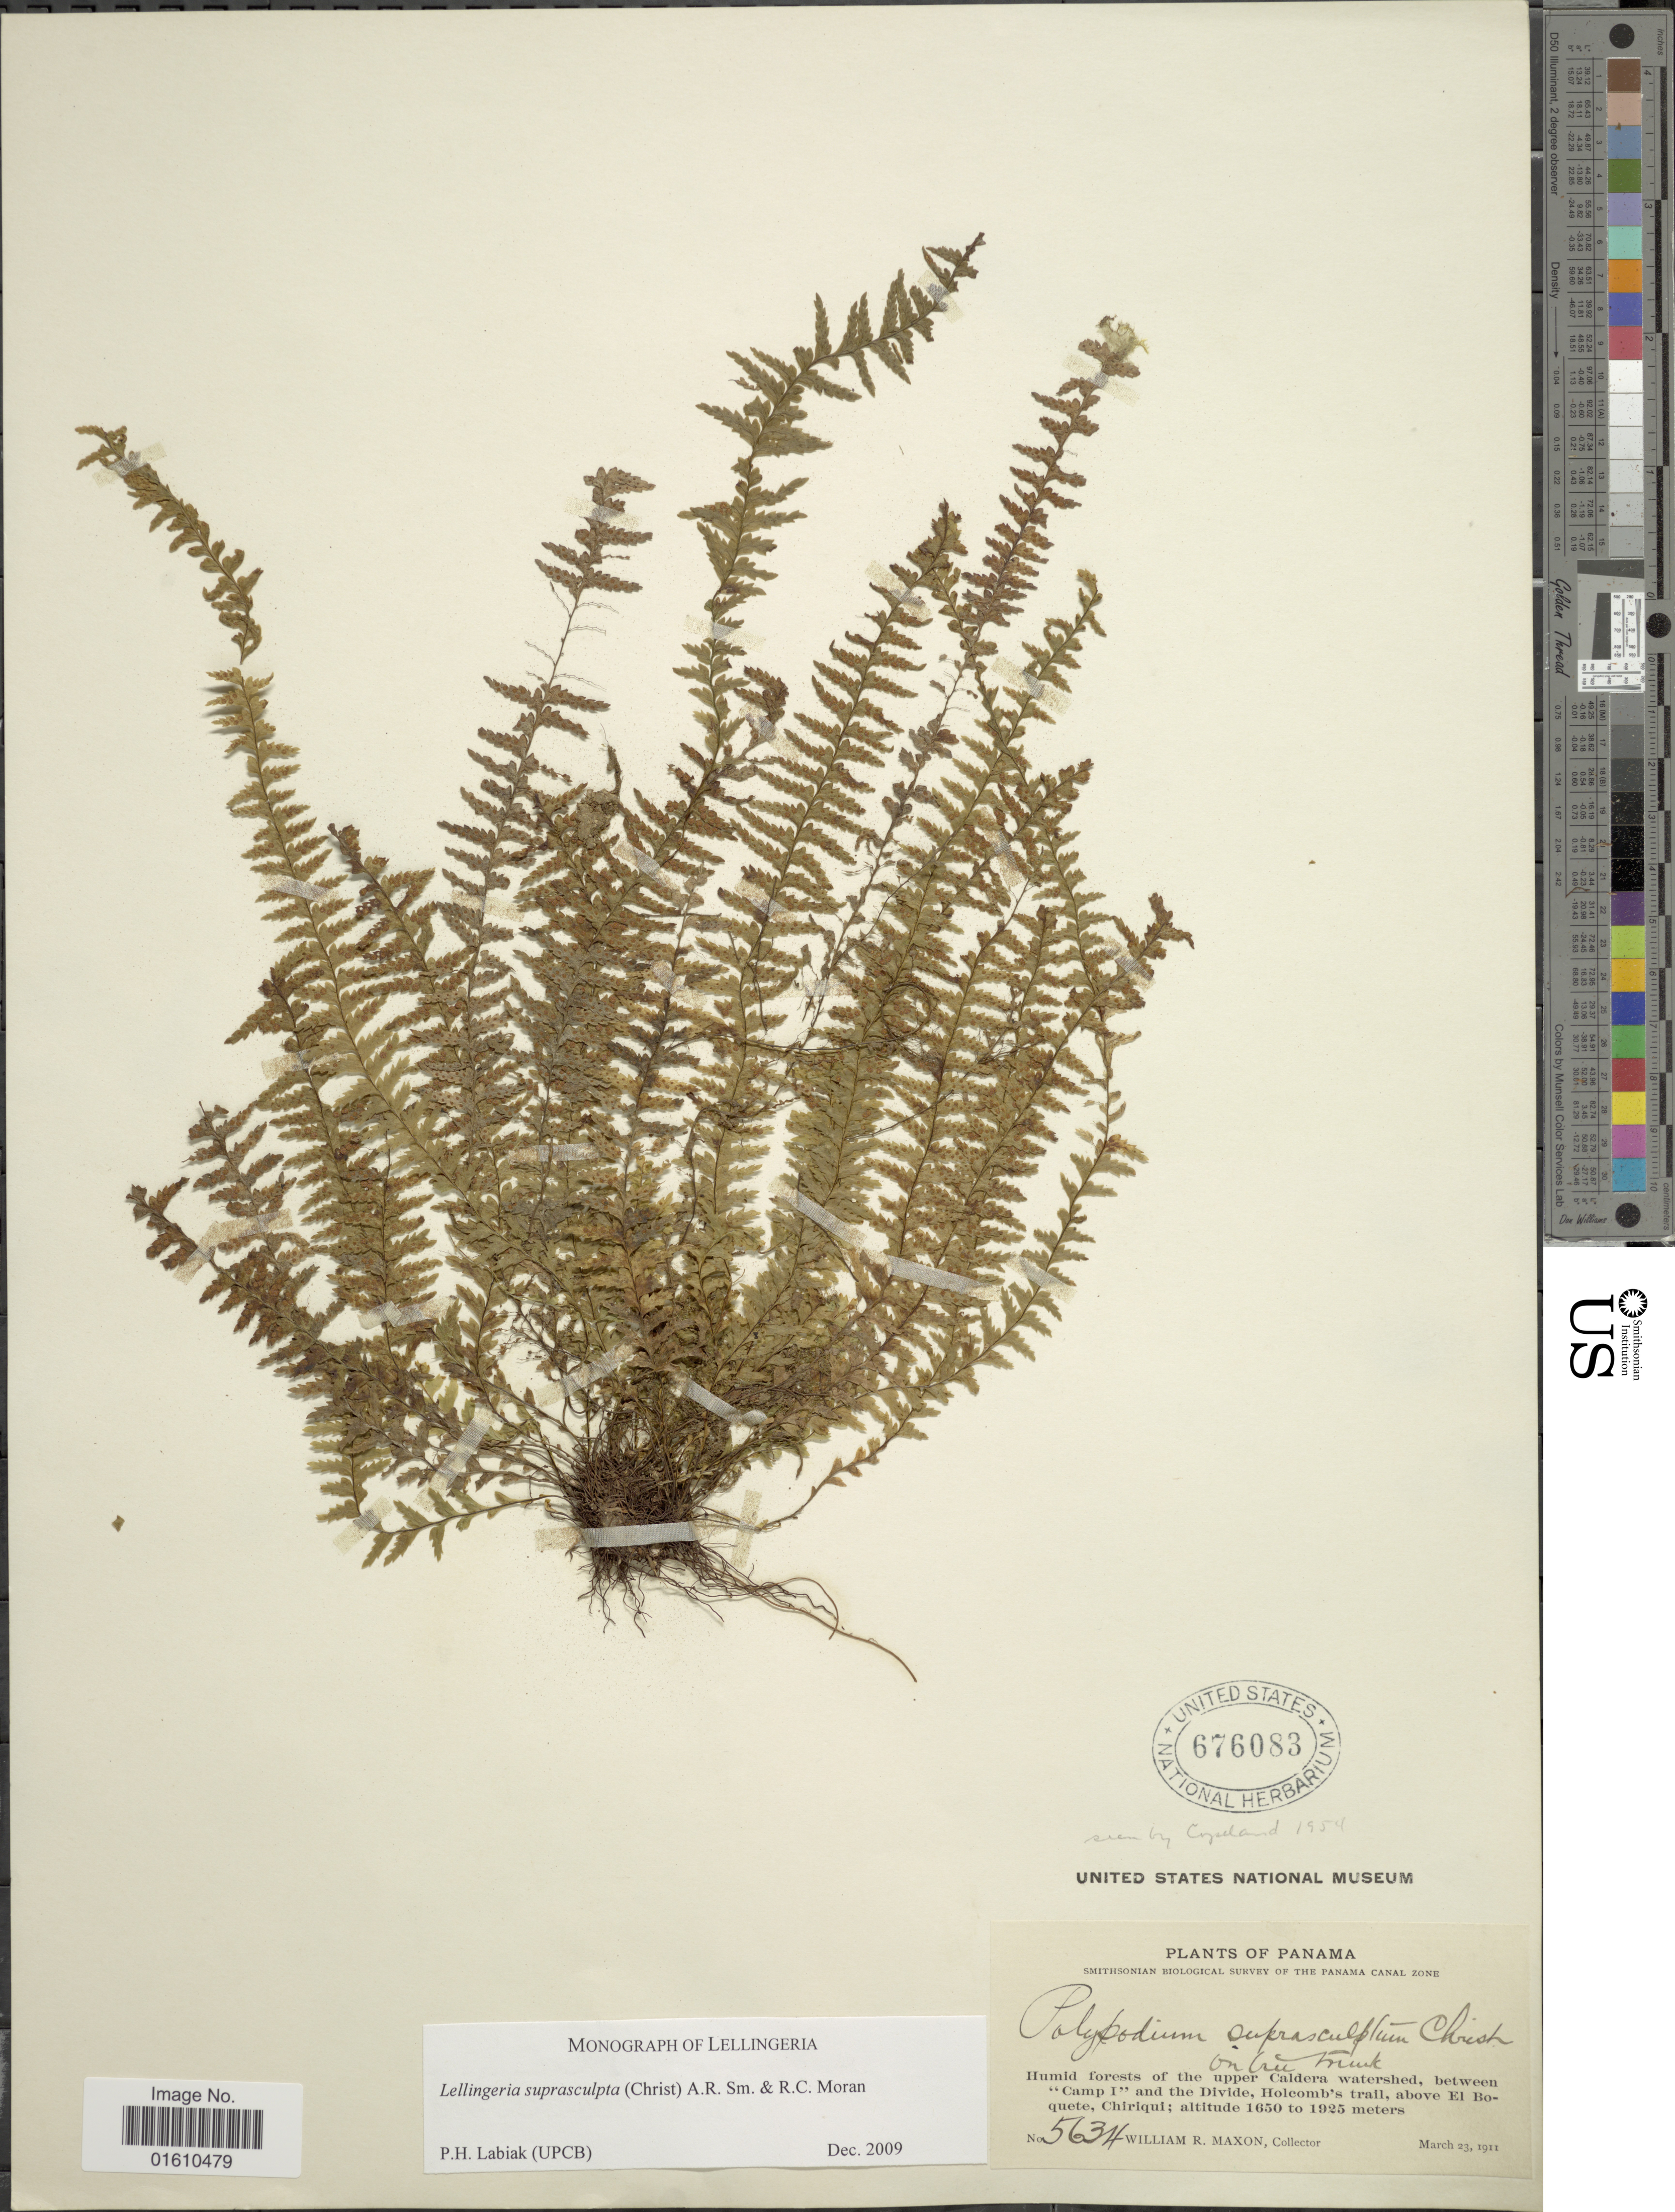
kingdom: Plantae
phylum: Tracheophyta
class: Polypodiopsida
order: Polypodiales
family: Polypodiaceae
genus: Lellingeria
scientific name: Lellingeria suprasculpta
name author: (Christ) A.R. Sm. & R.C. Moran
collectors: W. R. Maxon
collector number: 5634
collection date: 1911-03-23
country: Panama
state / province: Chiriqui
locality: Humid forests of the upper Caldera watershed, between "Camp I" and the Divide, Holcomb's trail, above El Boquete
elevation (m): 1650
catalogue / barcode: US 676083